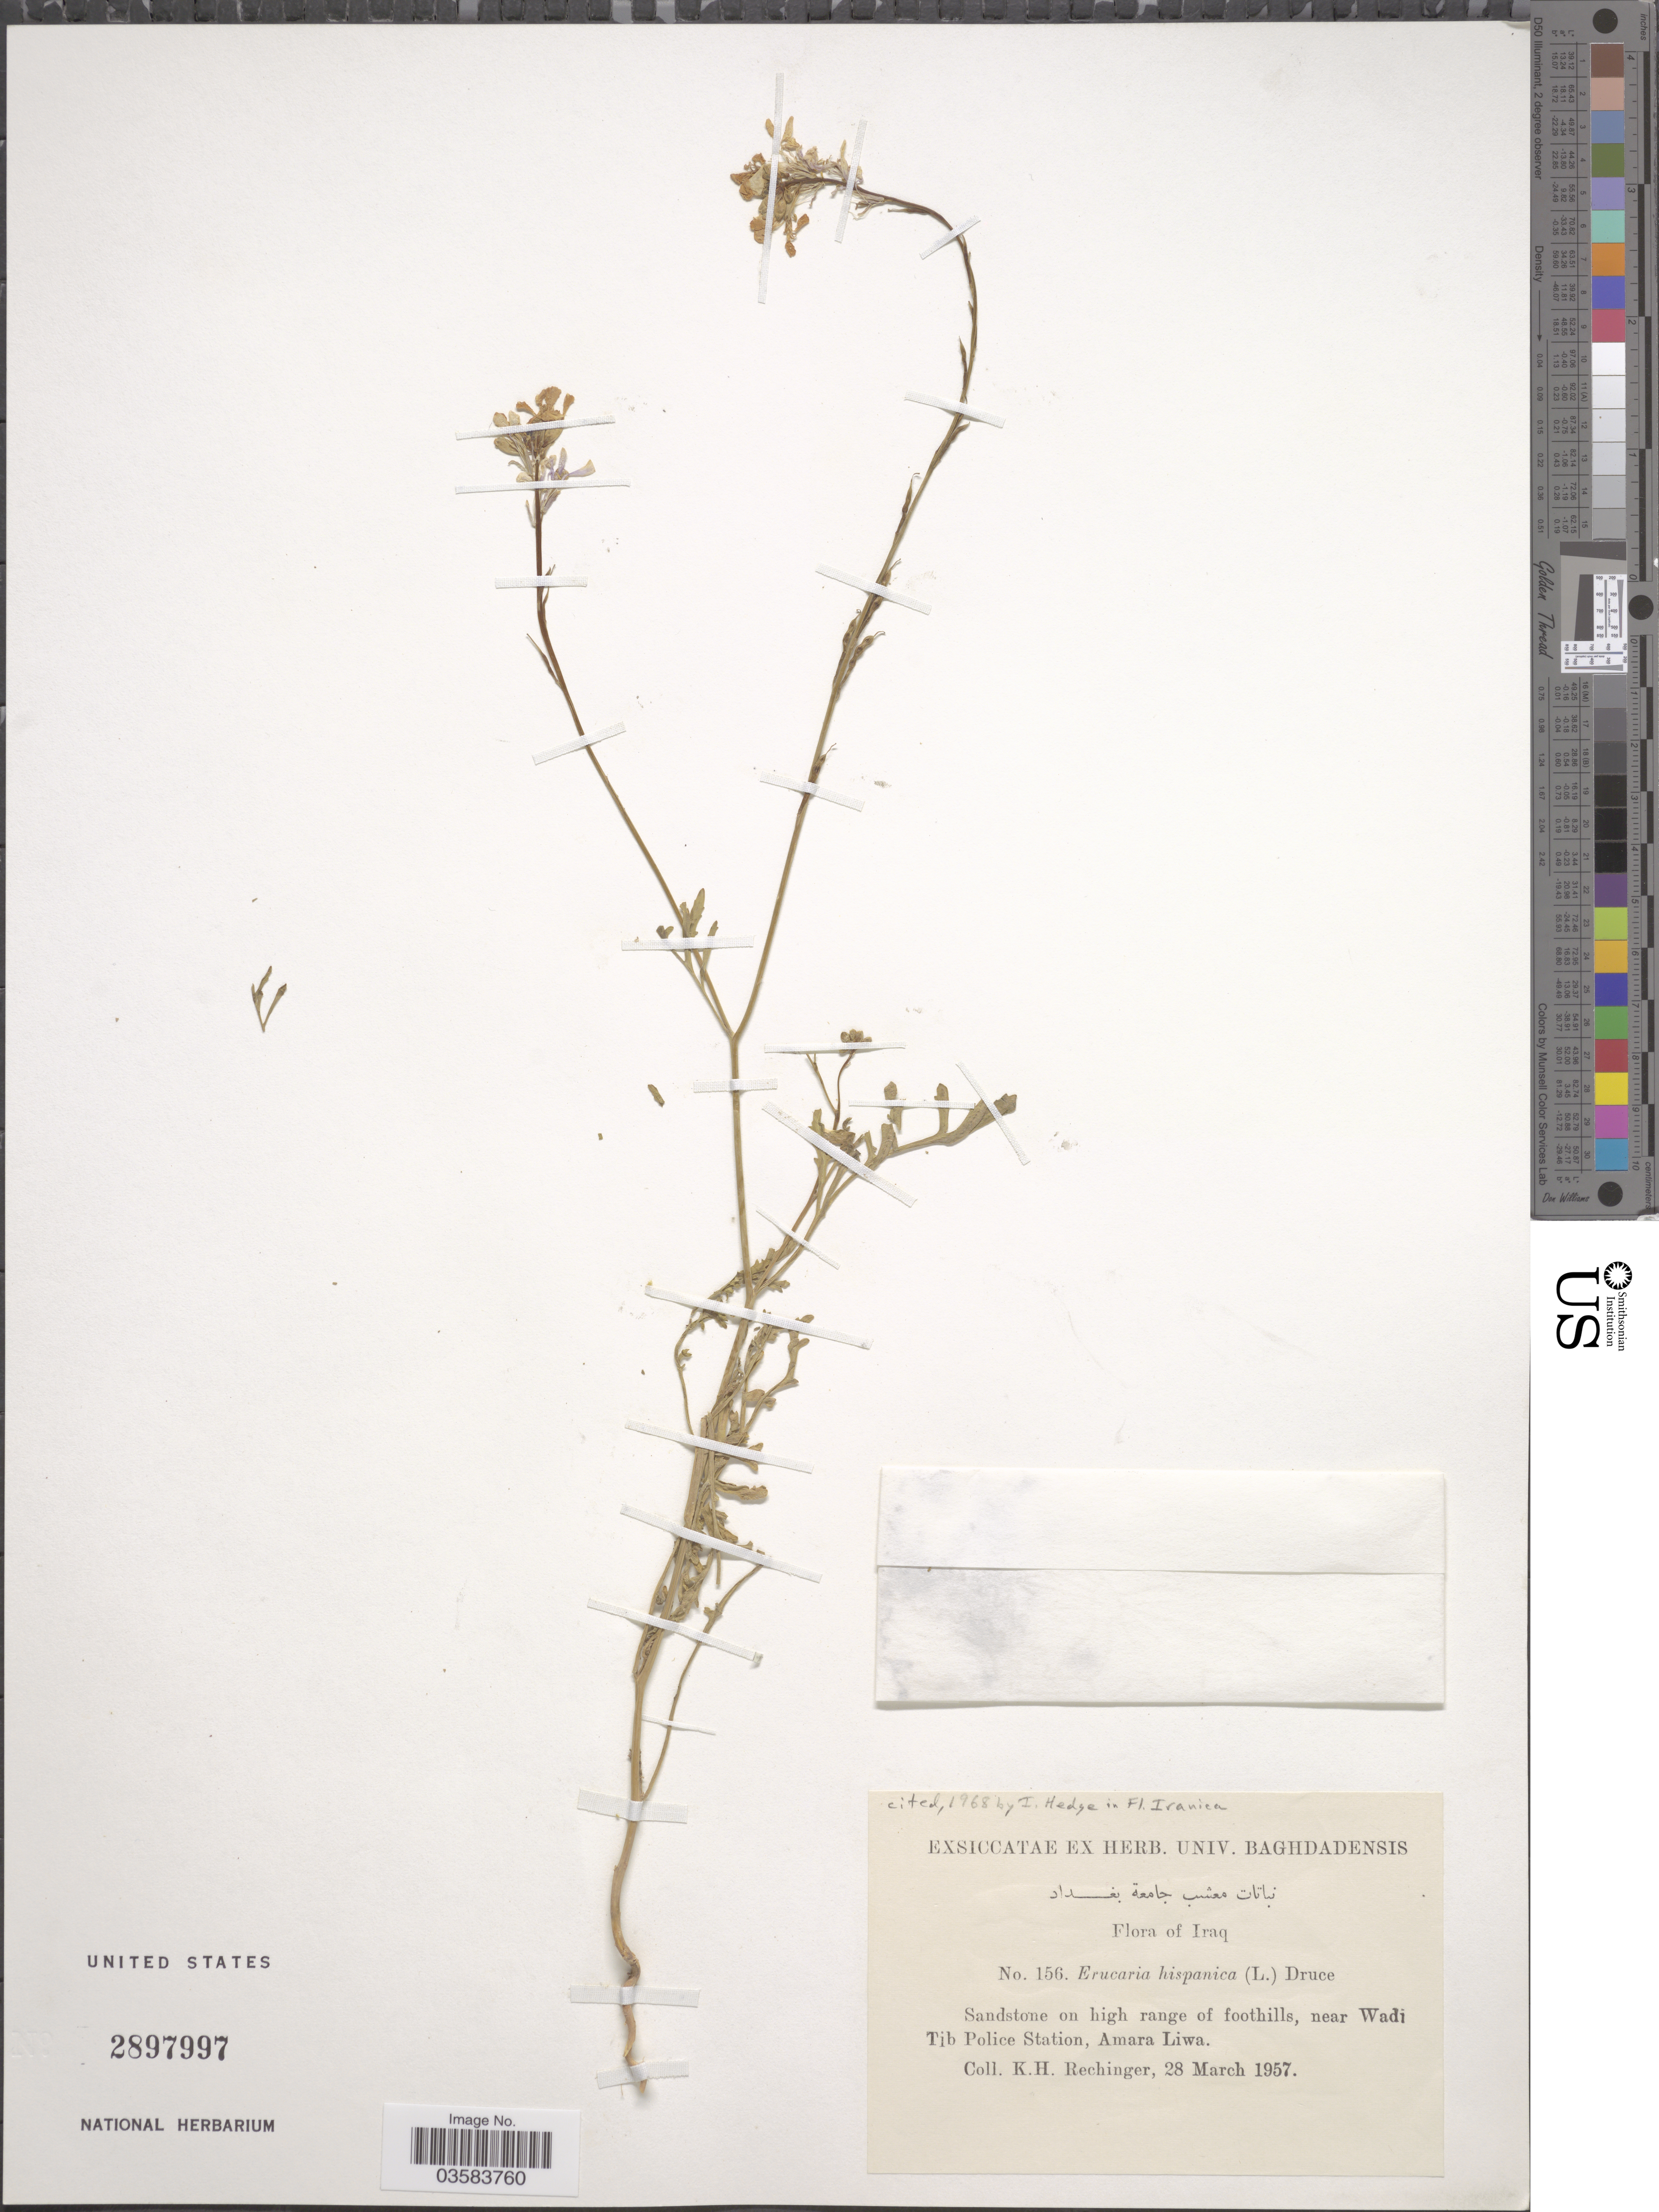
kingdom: Plantae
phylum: Tracheophyta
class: Magnoliopsida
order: Brassicales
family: Brassicaceae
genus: Erucaria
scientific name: Erucaria hispanica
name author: Druce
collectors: K. H. Rechinger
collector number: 156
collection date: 1957-03-28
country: Iraq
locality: Sandstone on high range of foothills, near Wadi Tib Police Station, Amara Liwa.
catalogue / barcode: US 2897997